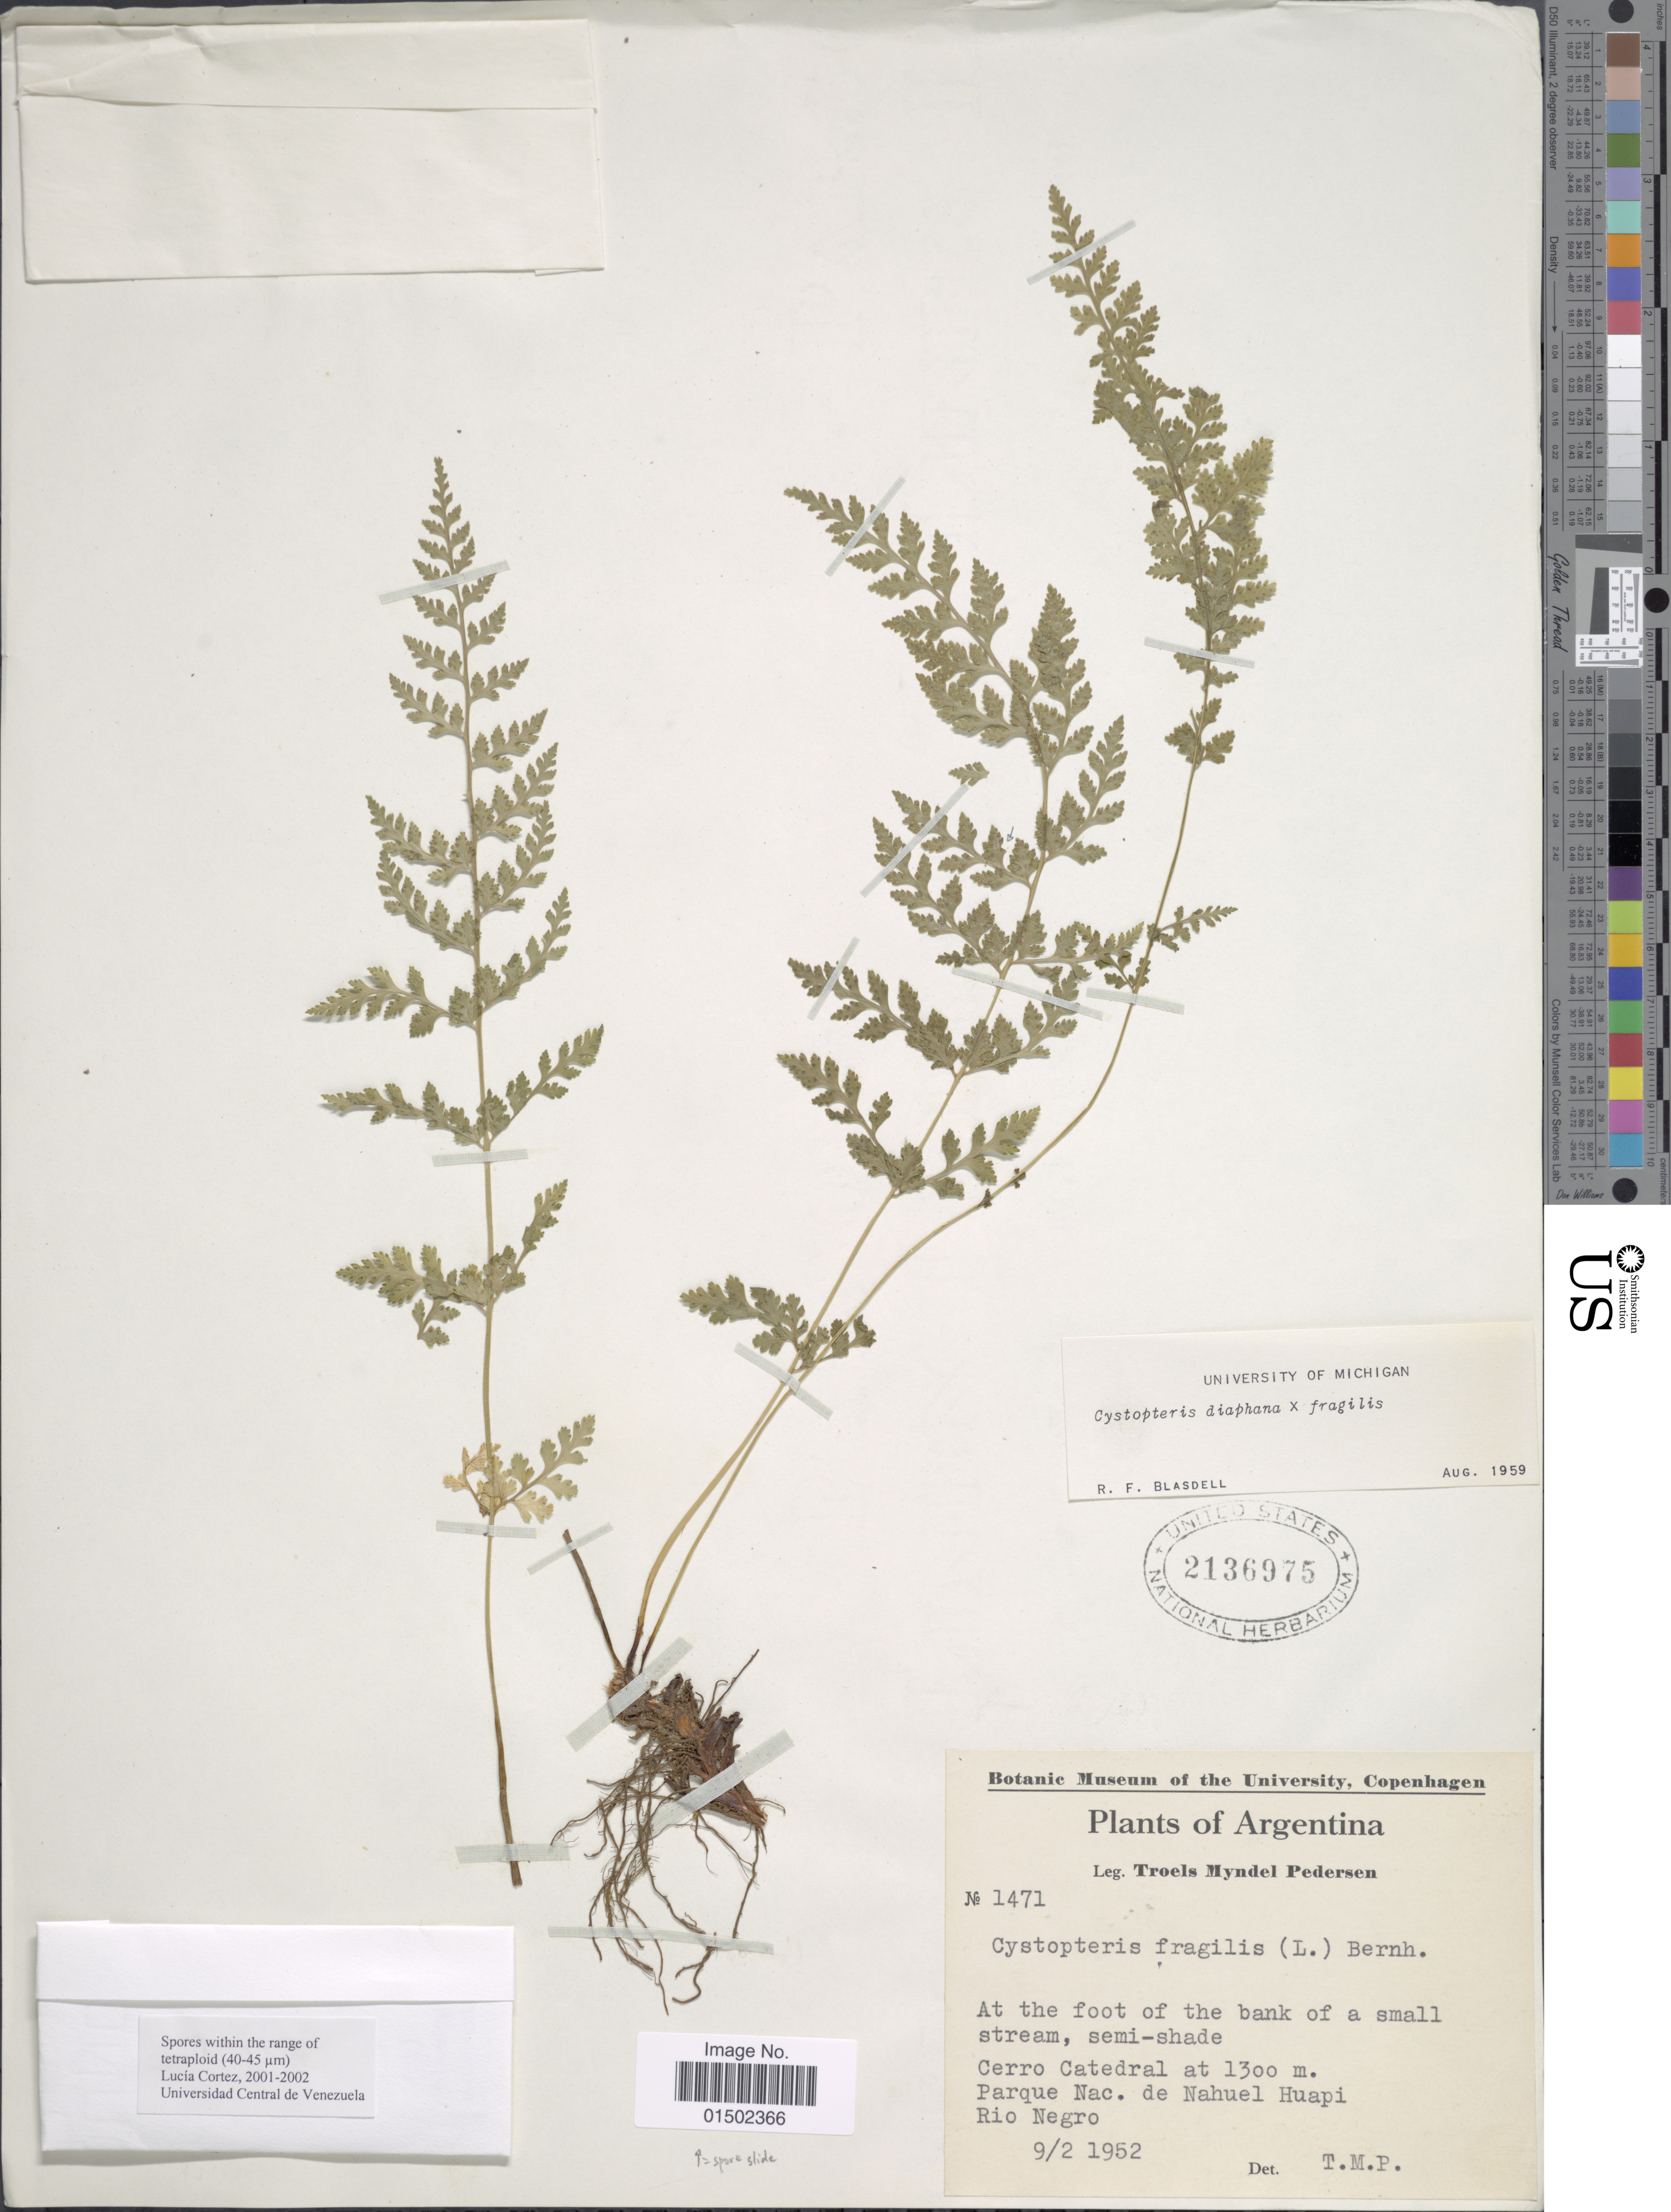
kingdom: Plantae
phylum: Tracheophyta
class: Polypodiopsida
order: Polypodiales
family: Cystopteridaceae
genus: Cystopteris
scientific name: Cystopteris diaphana x C. fragilis (L.) Bernh.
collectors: T. Pederson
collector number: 1471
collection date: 1952-02-09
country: Argentina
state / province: Rio Negro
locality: Cerro Catedral. Parque Nac. de Nahuel Huapi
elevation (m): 1300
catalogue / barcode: US 2136975